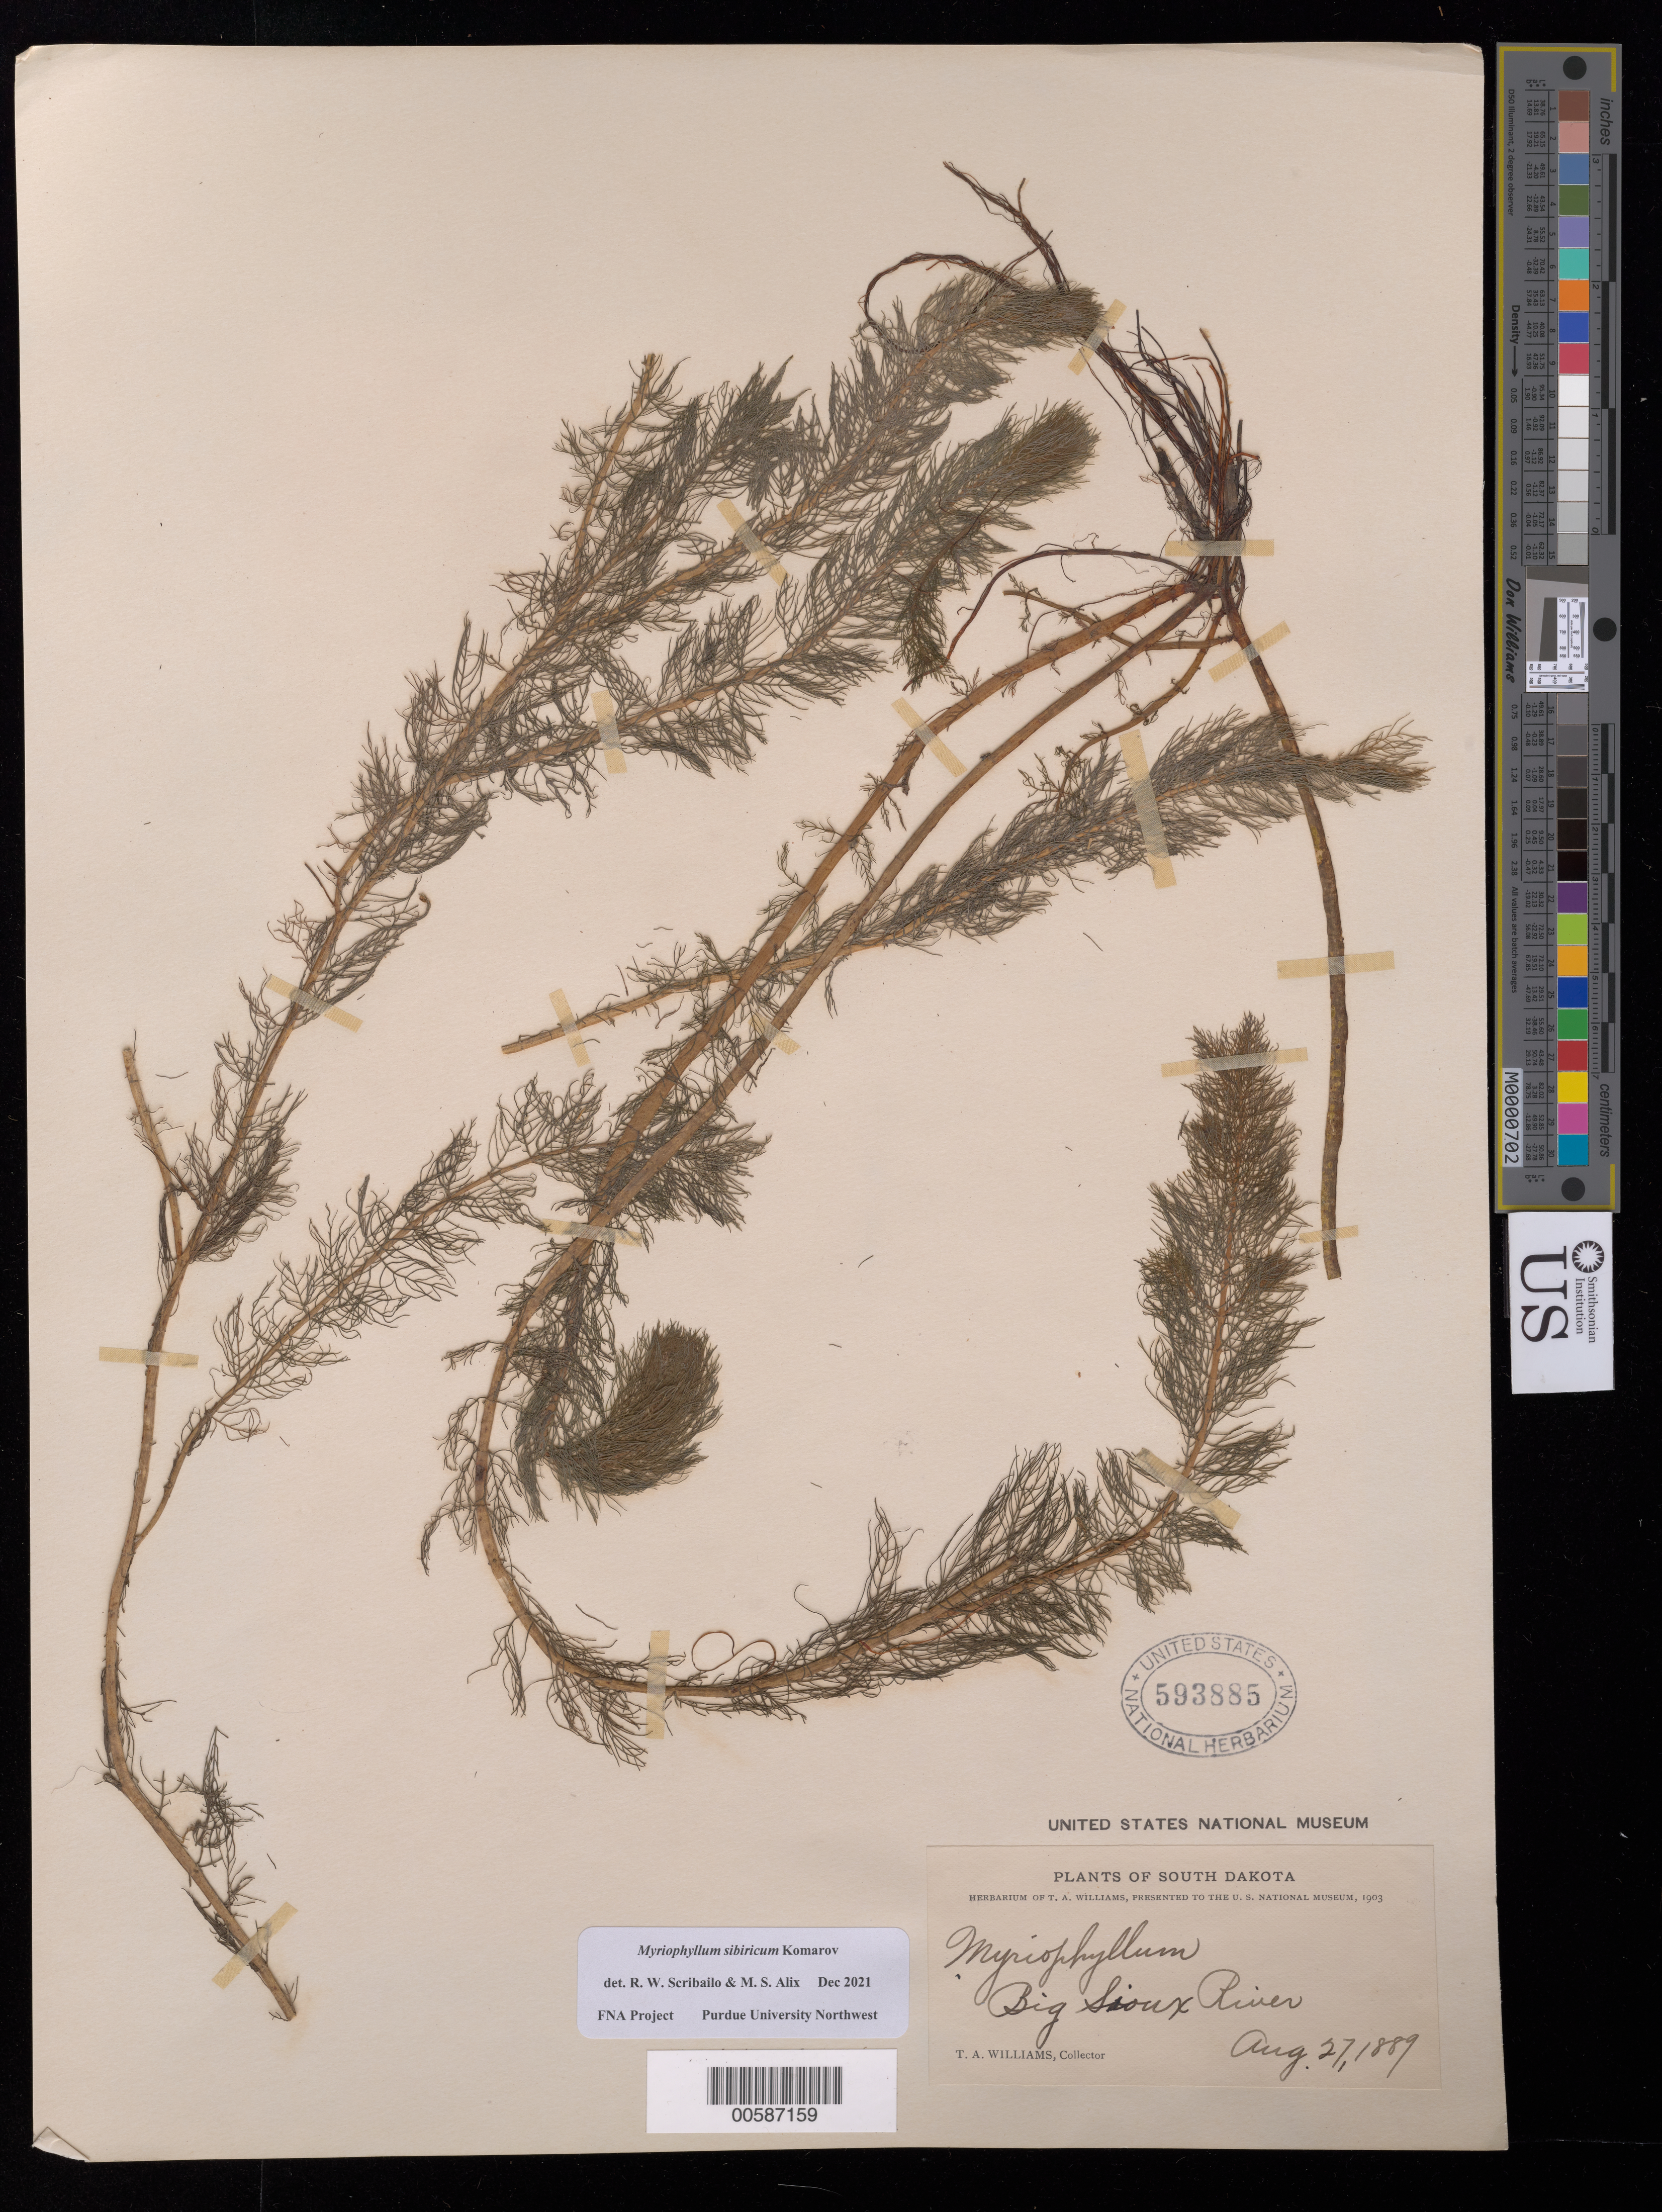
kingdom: Plantae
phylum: Tracheophyta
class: Magnoliopsida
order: Saxifragales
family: Haloragaceae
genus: Myriophyllum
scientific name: Myriophyllum sibiricum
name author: Kom.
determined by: Scribailo, R. W.; Alix, M. S.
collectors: T. A. Williams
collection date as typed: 27 Aug 1889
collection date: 1889-08-27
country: United States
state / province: South Dakota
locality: Big Sioux River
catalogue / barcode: US 593885